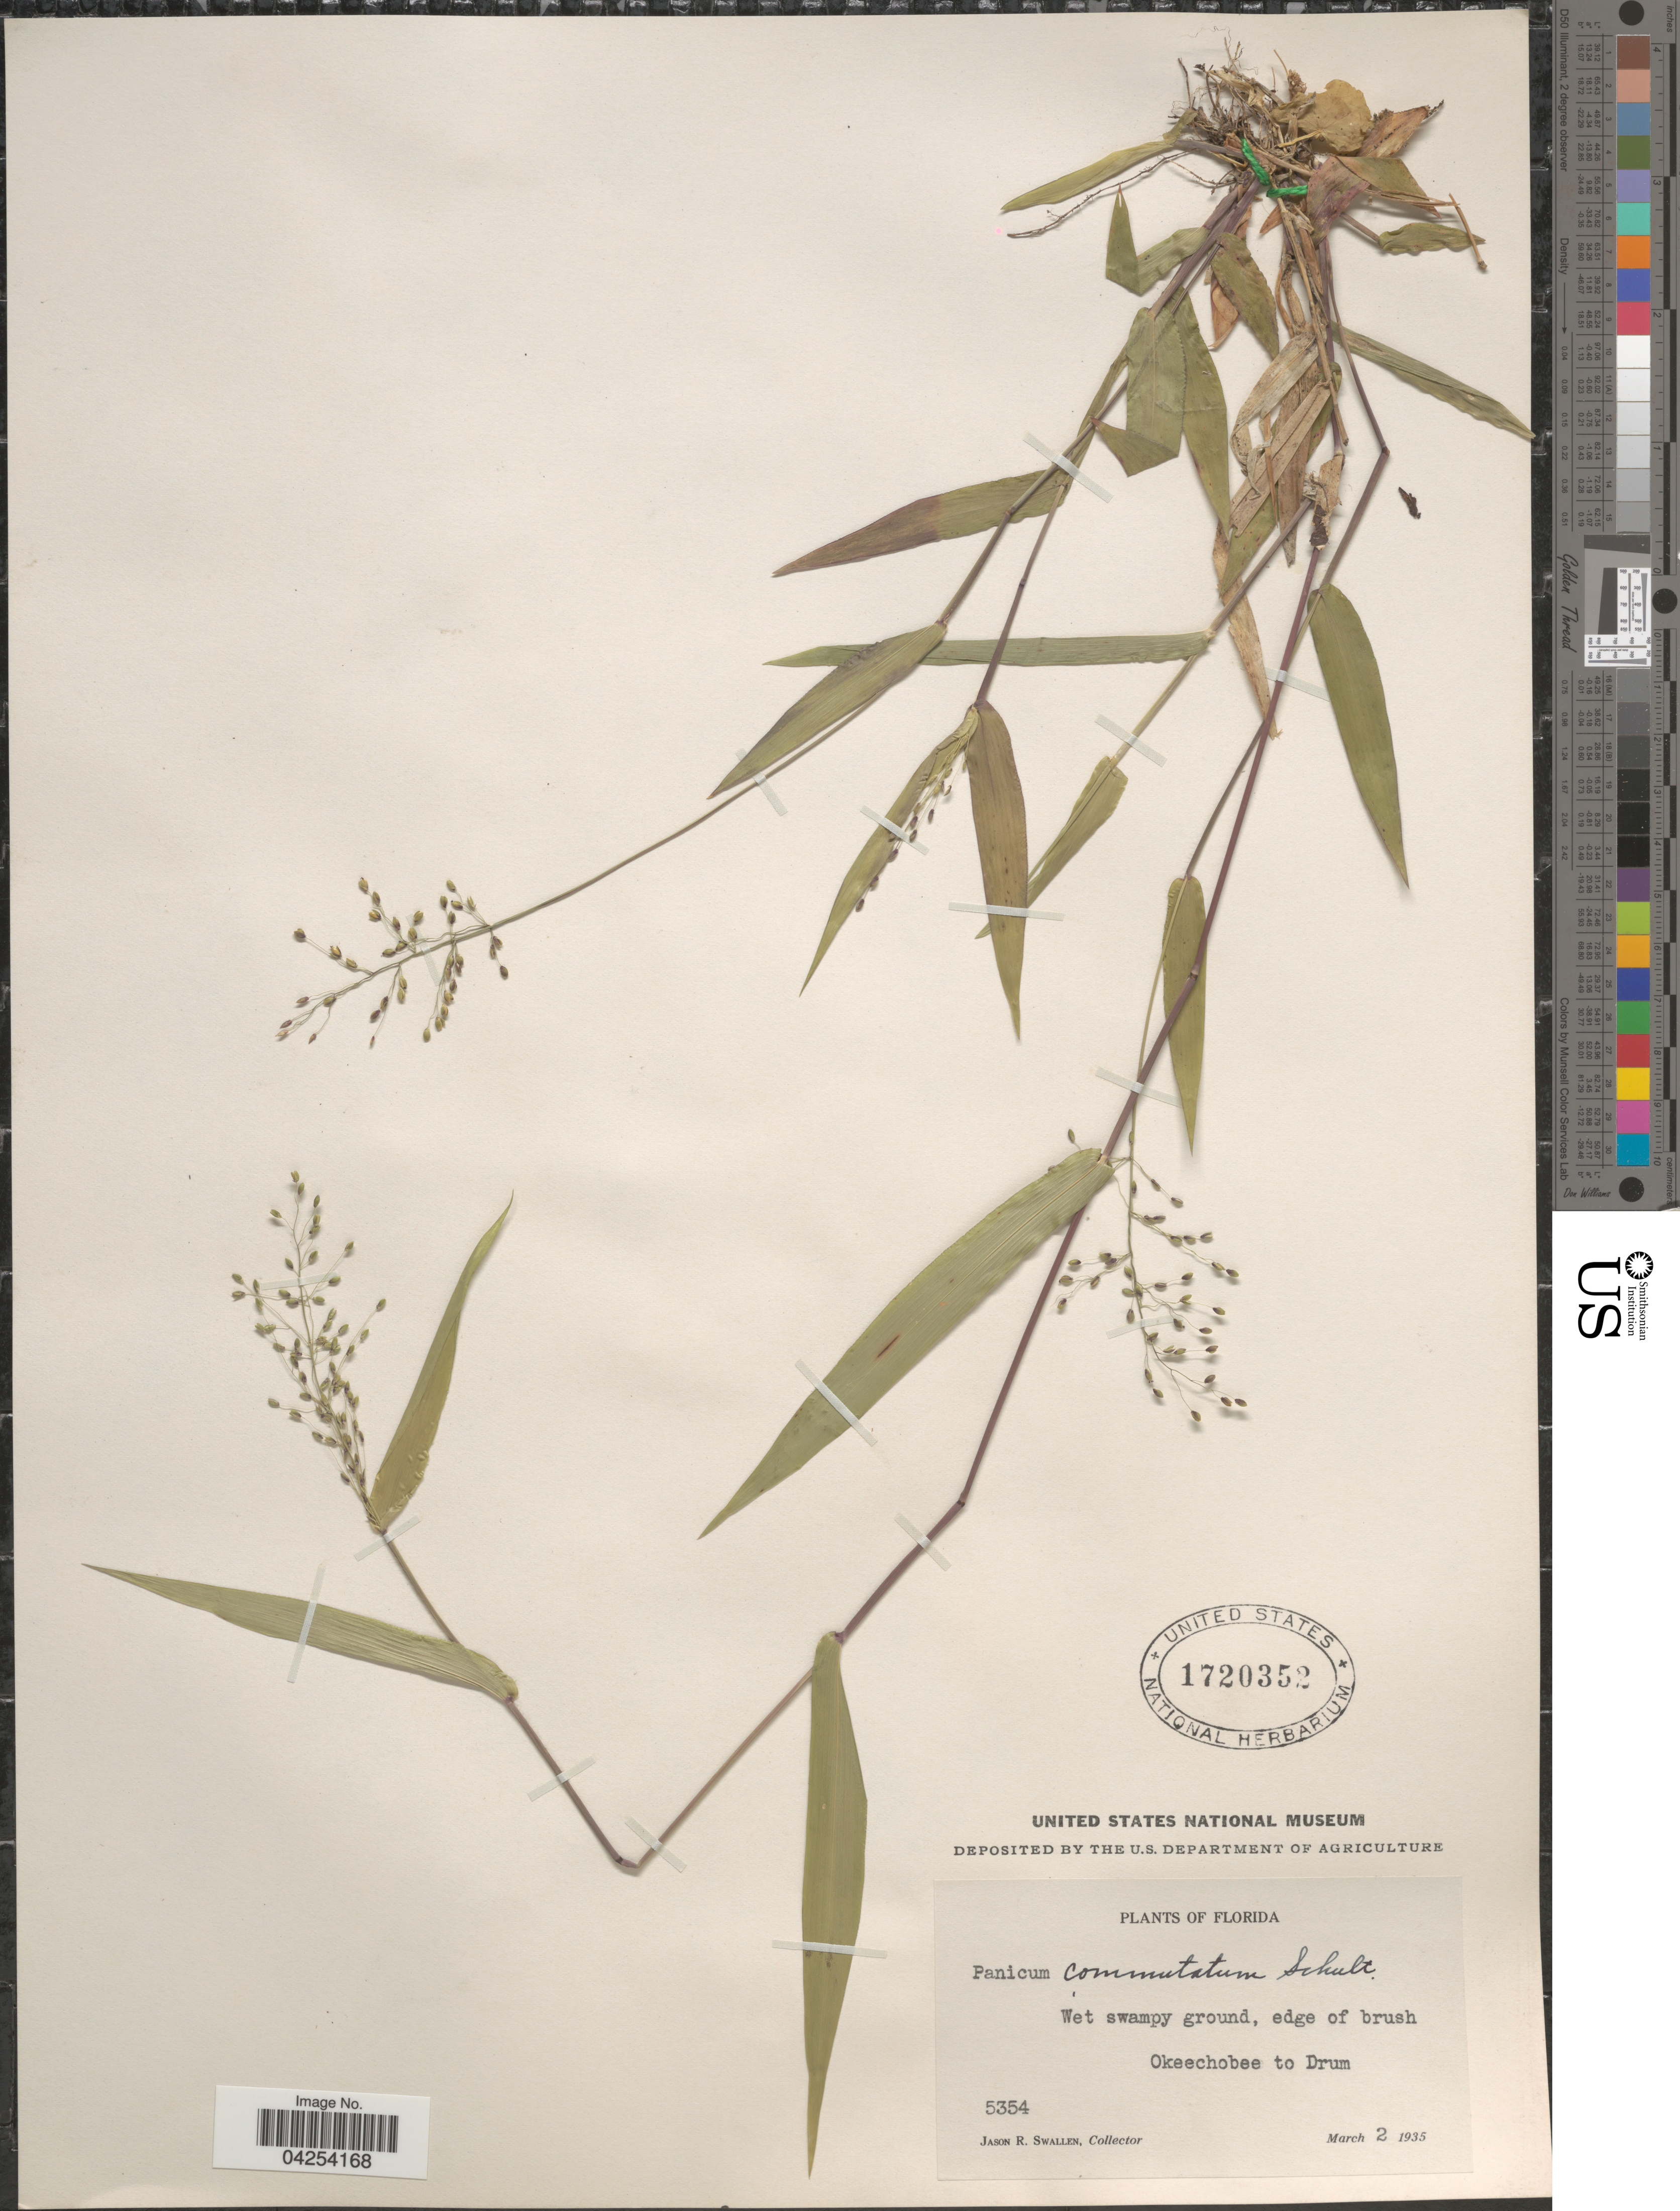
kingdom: Plantae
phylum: Tracheophyta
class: Liliopsida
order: Poales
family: Poaceae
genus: Dichanthelium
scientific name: Dichanthelium commutatum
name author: (Schult.) Gould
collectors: J. R. Swallen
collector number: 5354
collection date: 1935-03-02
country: United States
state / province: Florida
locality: Okeechobee to Drum.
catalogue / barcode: US 1720352